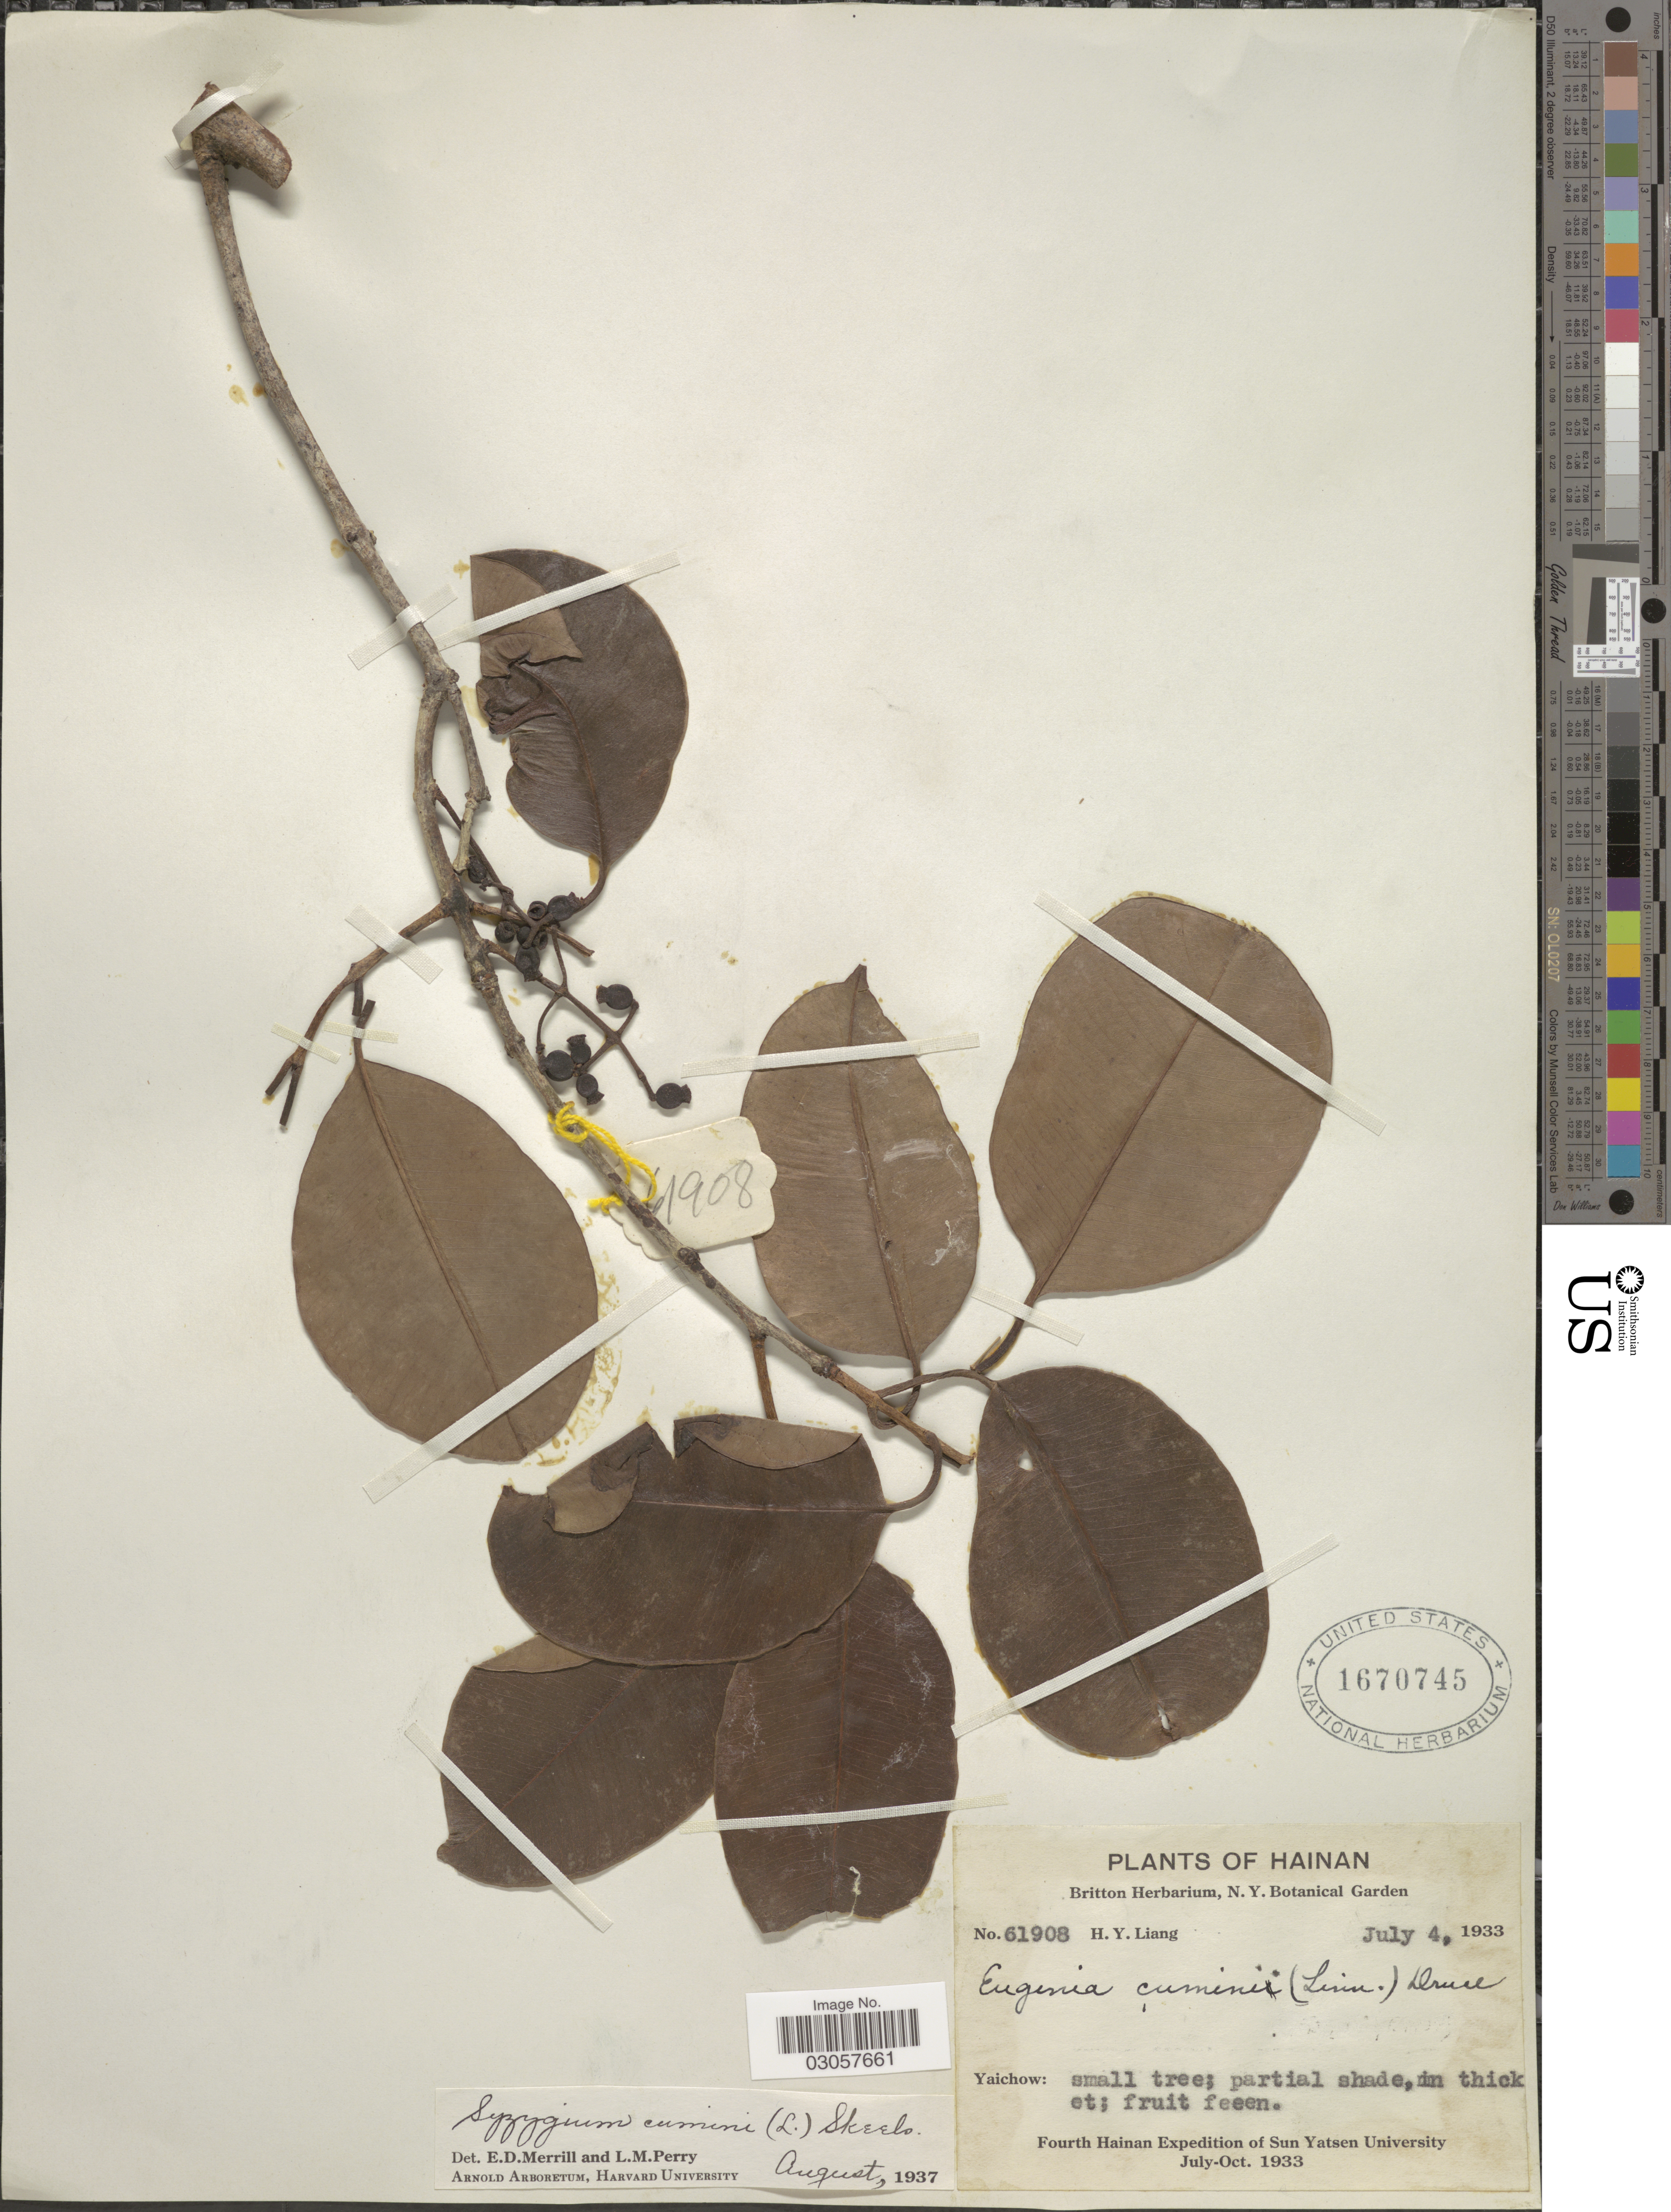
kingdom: Plantae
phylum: Tracheophyta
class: Magnoliopsida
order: Myrtales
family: Myrtaceae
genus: Syzygium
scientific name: Syzygium cumini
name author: (L.) Skeels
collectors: H. Y. Liang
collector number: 61908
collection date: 1933-07-04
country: China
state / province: Hainan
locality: Yaichow.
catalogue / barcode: US 1670745